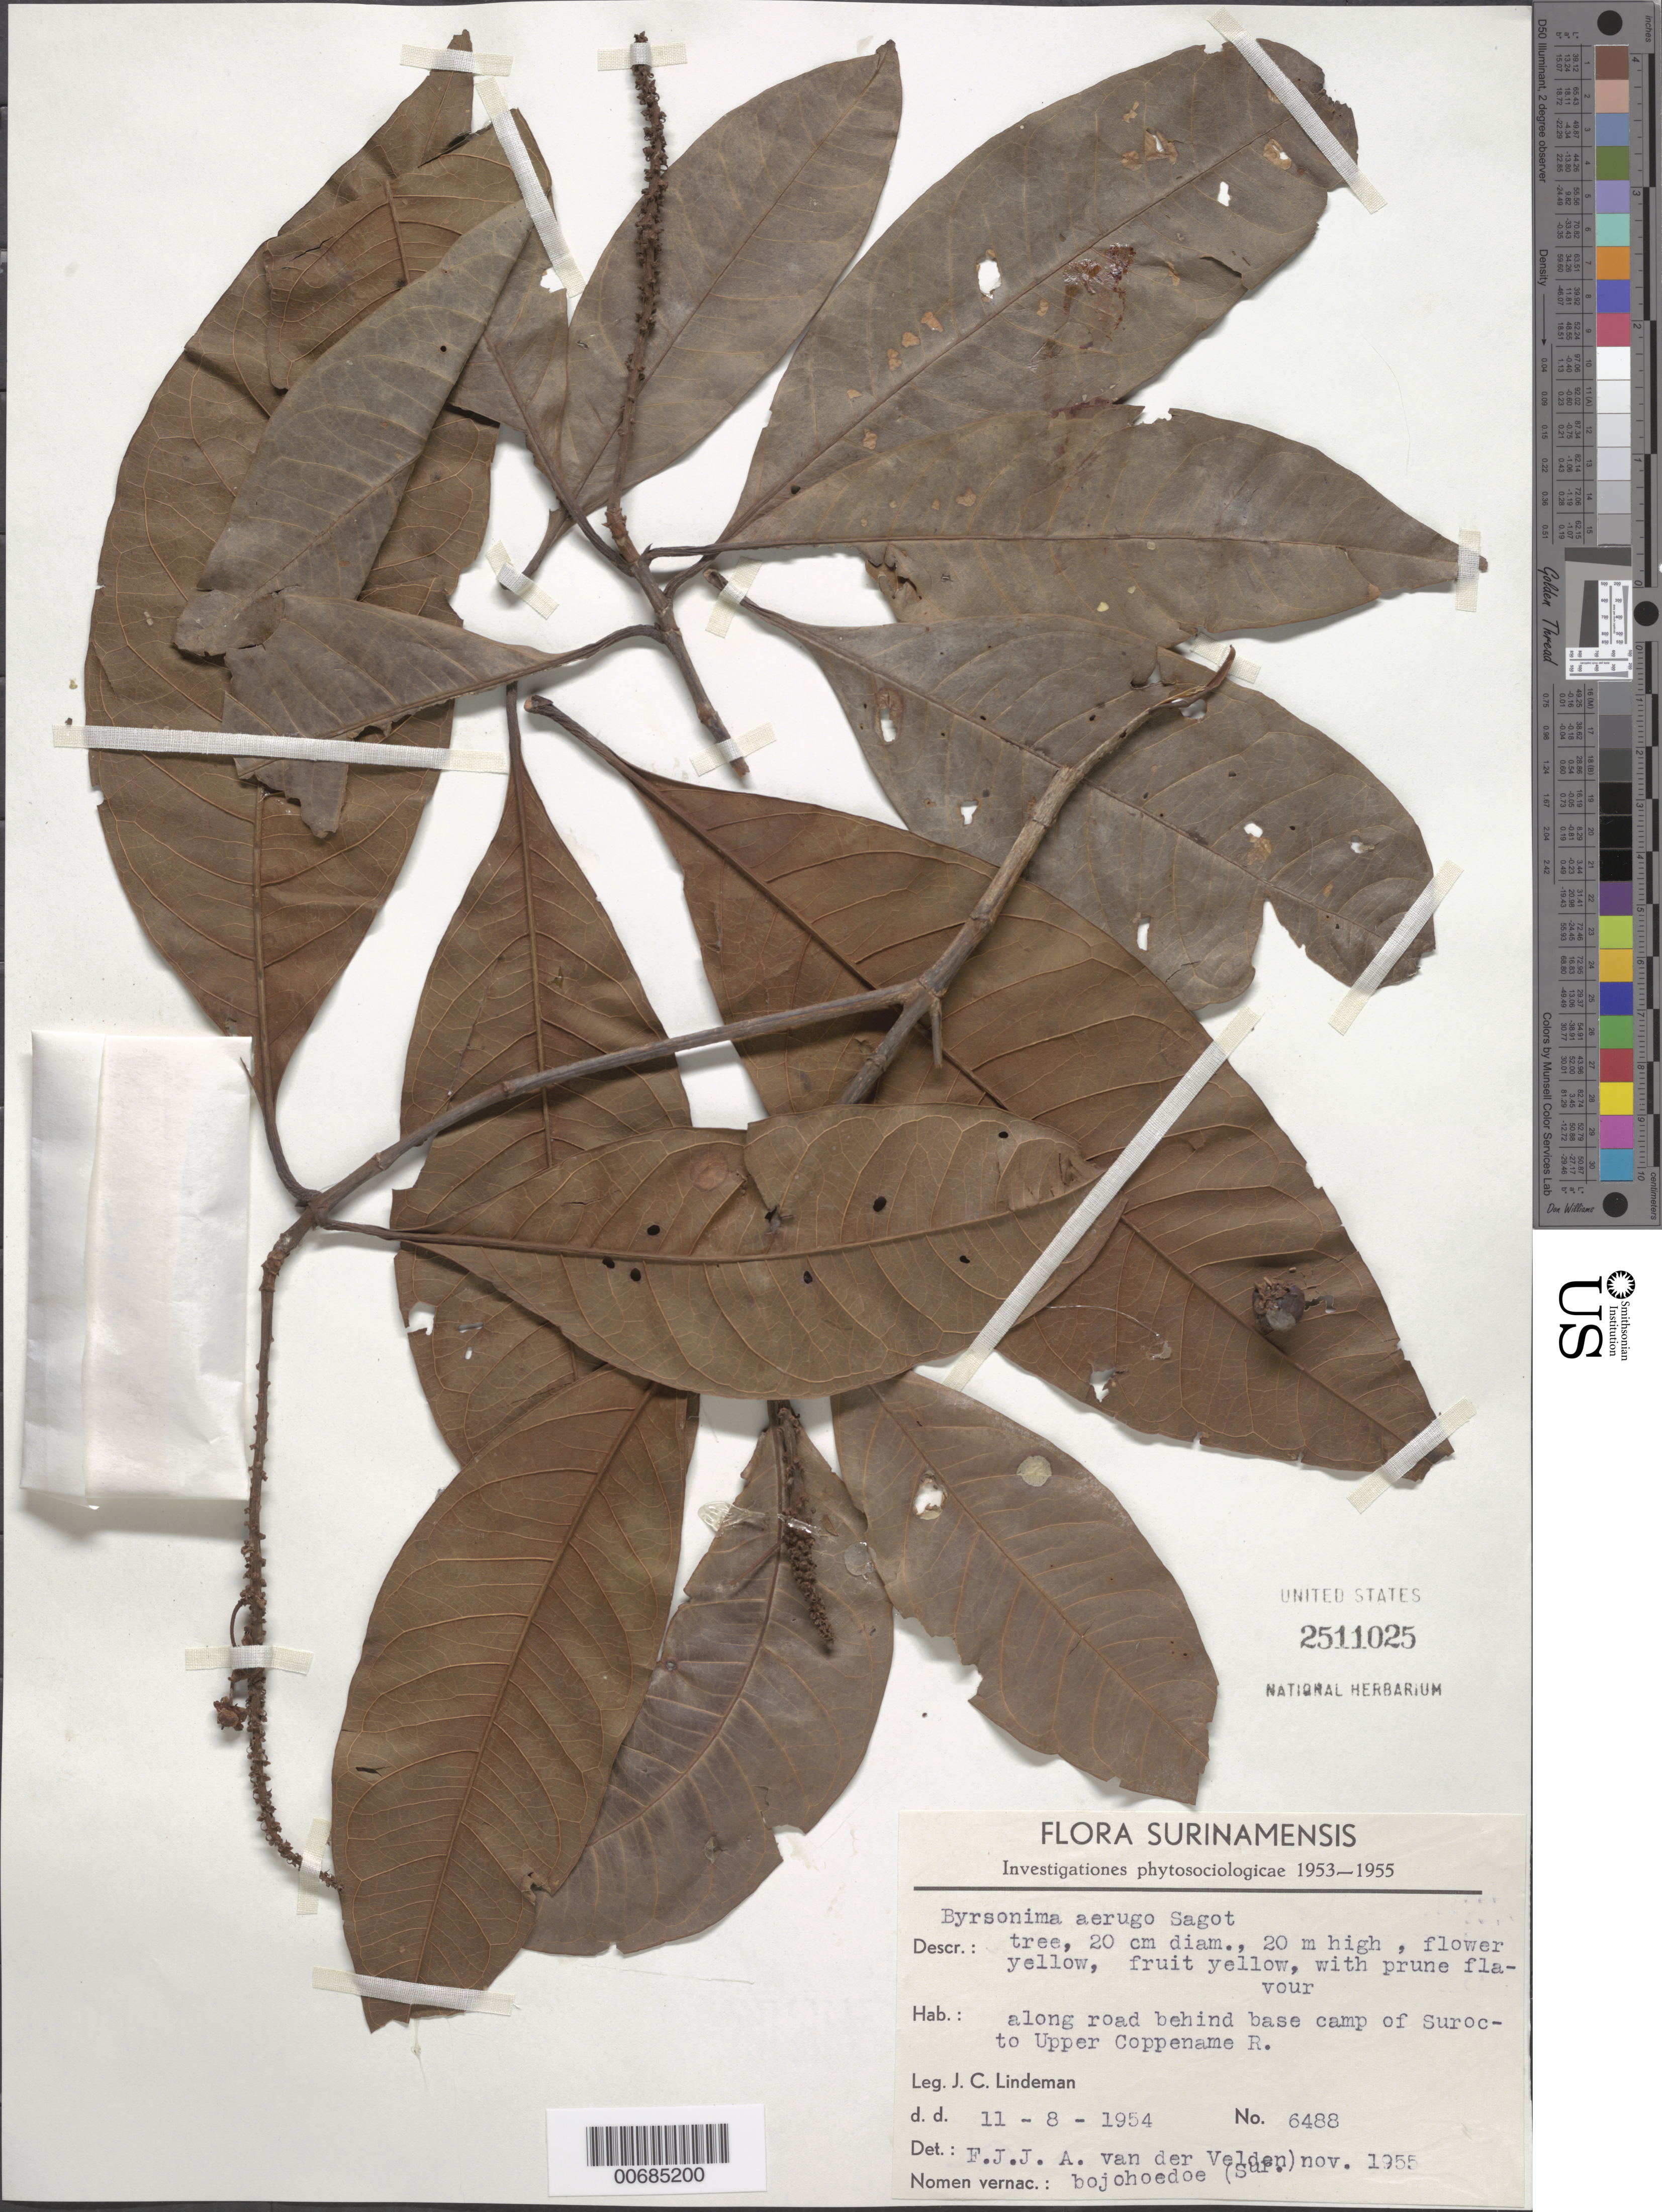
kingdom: Plantae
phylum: Tracheophyta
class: Magnoliopsida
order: Malpighiales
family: Malpighiaceae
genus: Byrsonima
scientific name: Byrsonima aerugo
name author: Sagot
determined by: van der Velden, F. J.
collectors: J. C. Lindeman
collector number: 6488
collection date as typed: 11-Aug-54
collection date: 1954-08-11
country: Suriname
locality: Upper Coppename R., Surocto base camp to upper Coppename R.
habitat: Along road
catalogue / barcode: US 2511025